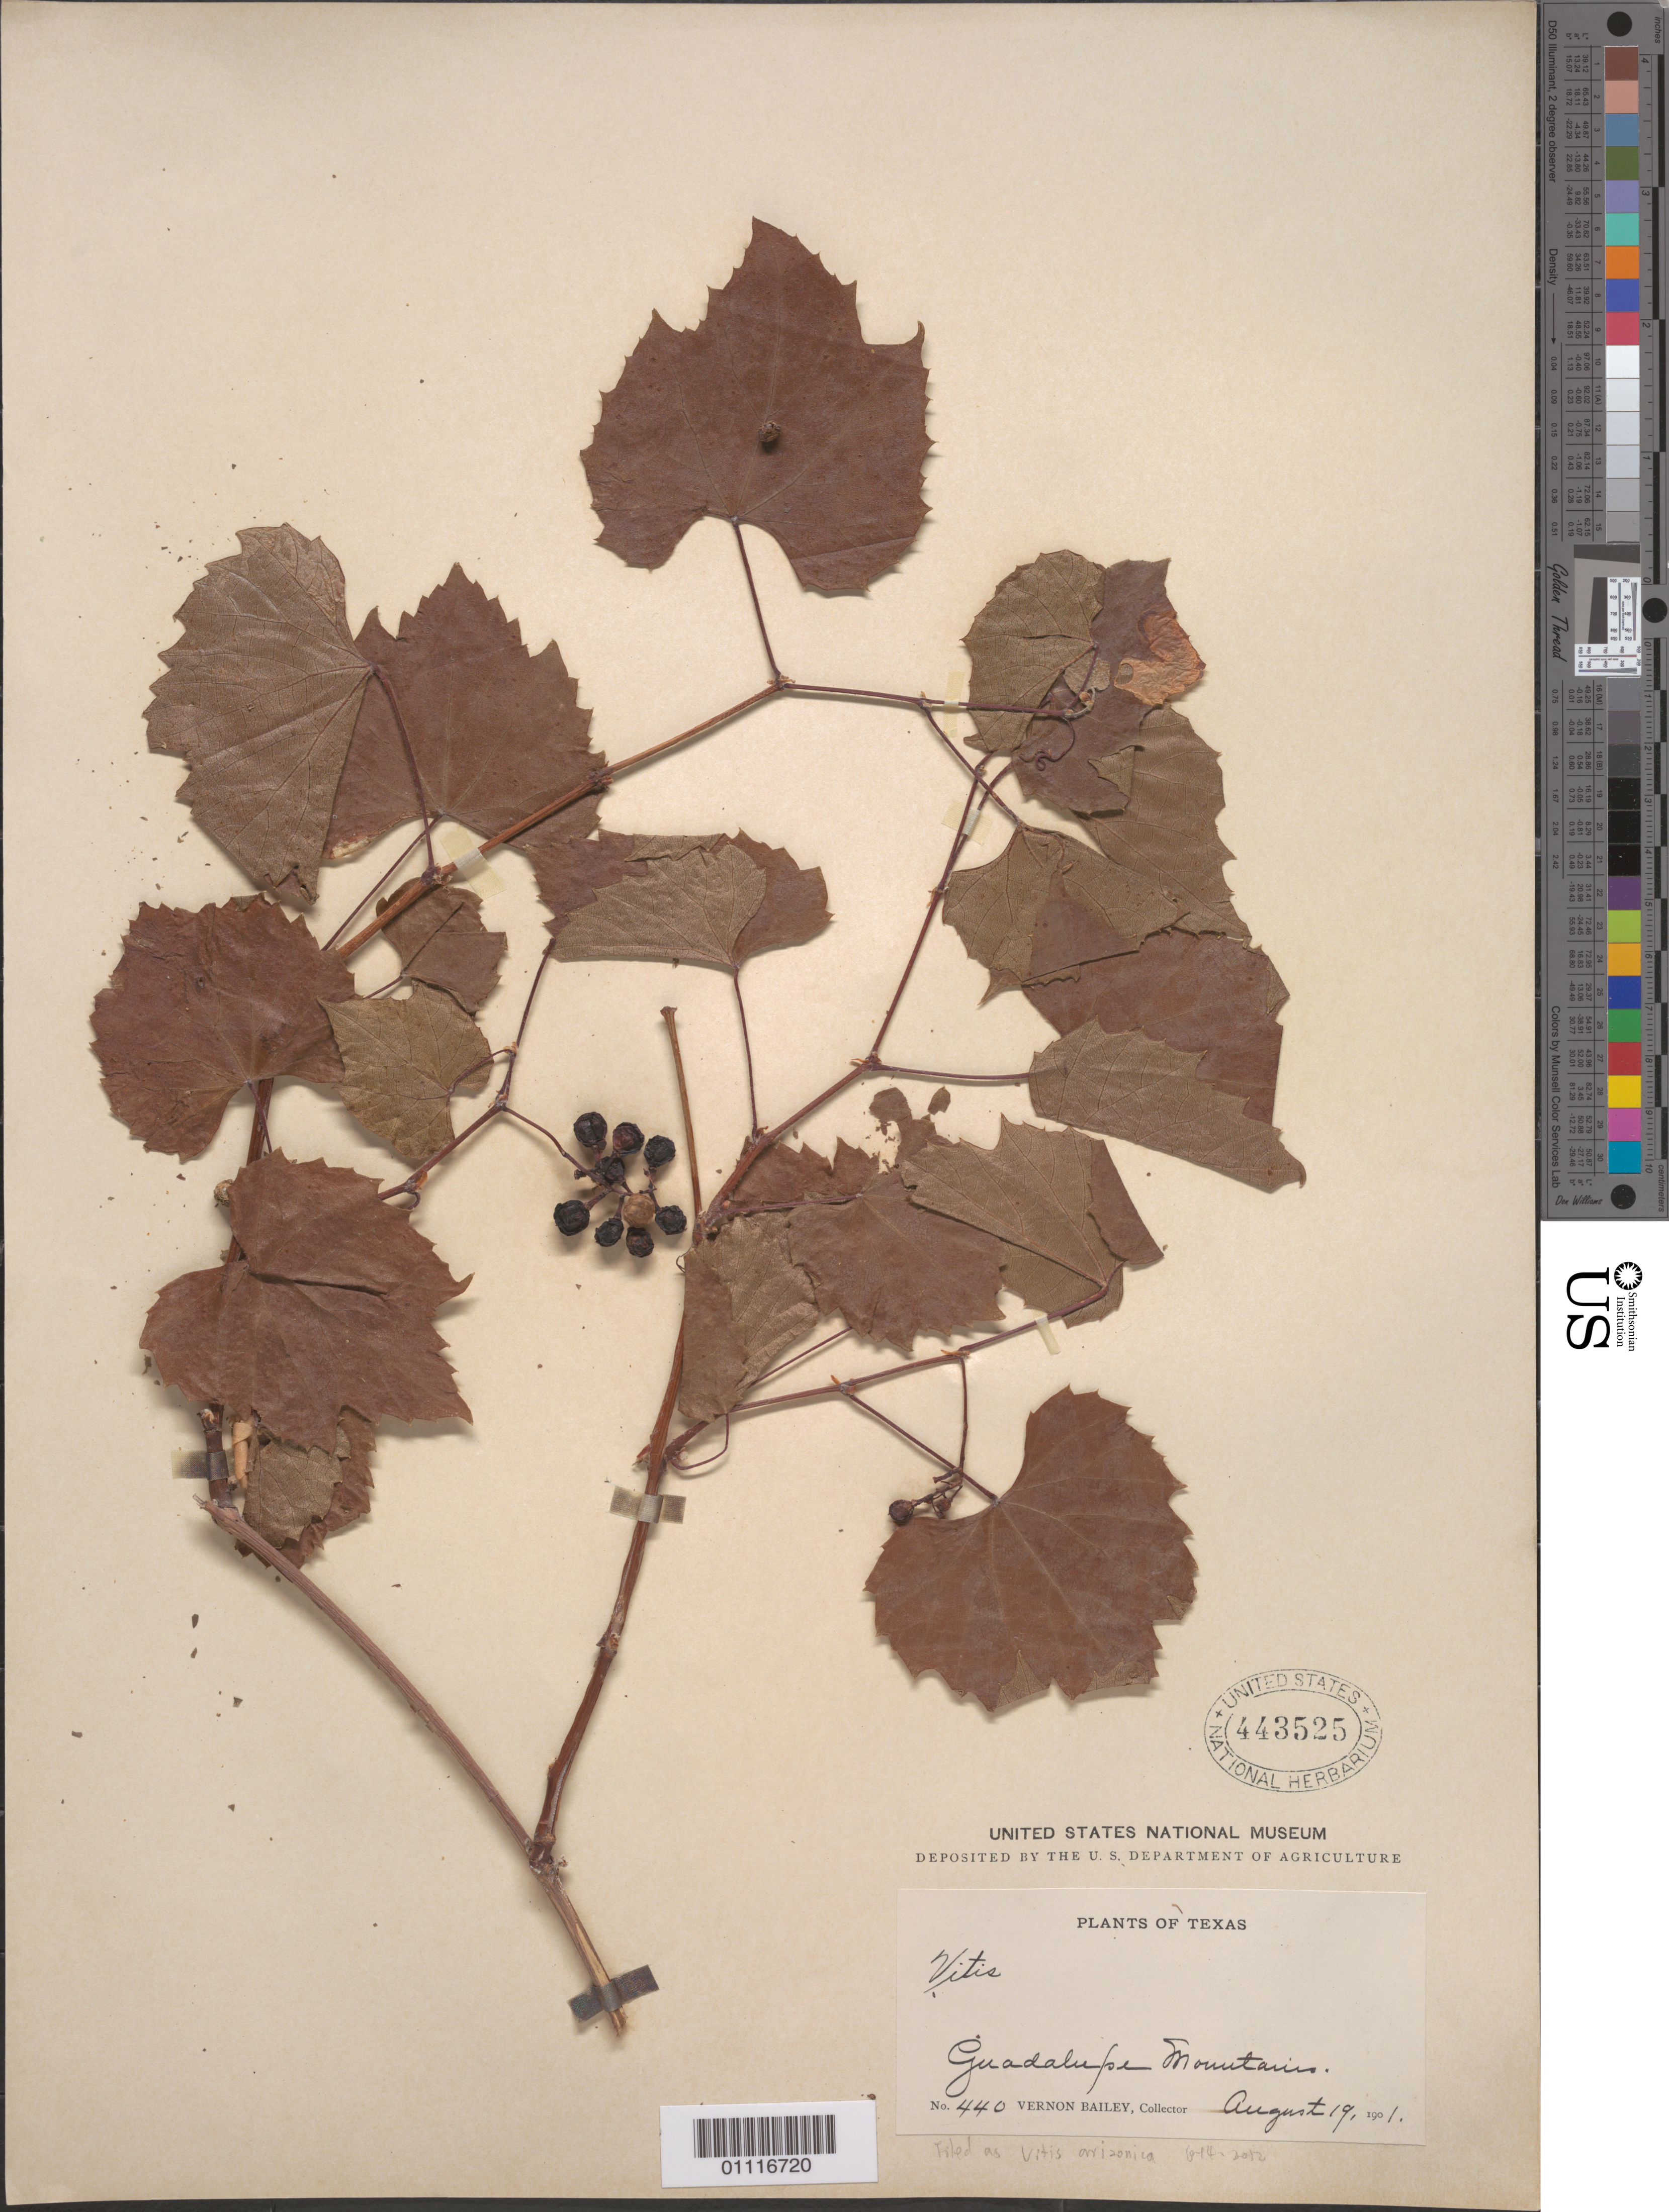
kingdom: Plantae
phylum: Tracheophyta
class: Magnoliopsida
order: Vitales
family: Vitaceae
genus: Vitis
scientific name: Vitis arizonica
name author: Engelm.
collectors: V. O. Bailey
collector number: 440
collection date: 1901-08-19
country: United States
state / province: Texas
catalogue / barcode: US 443525